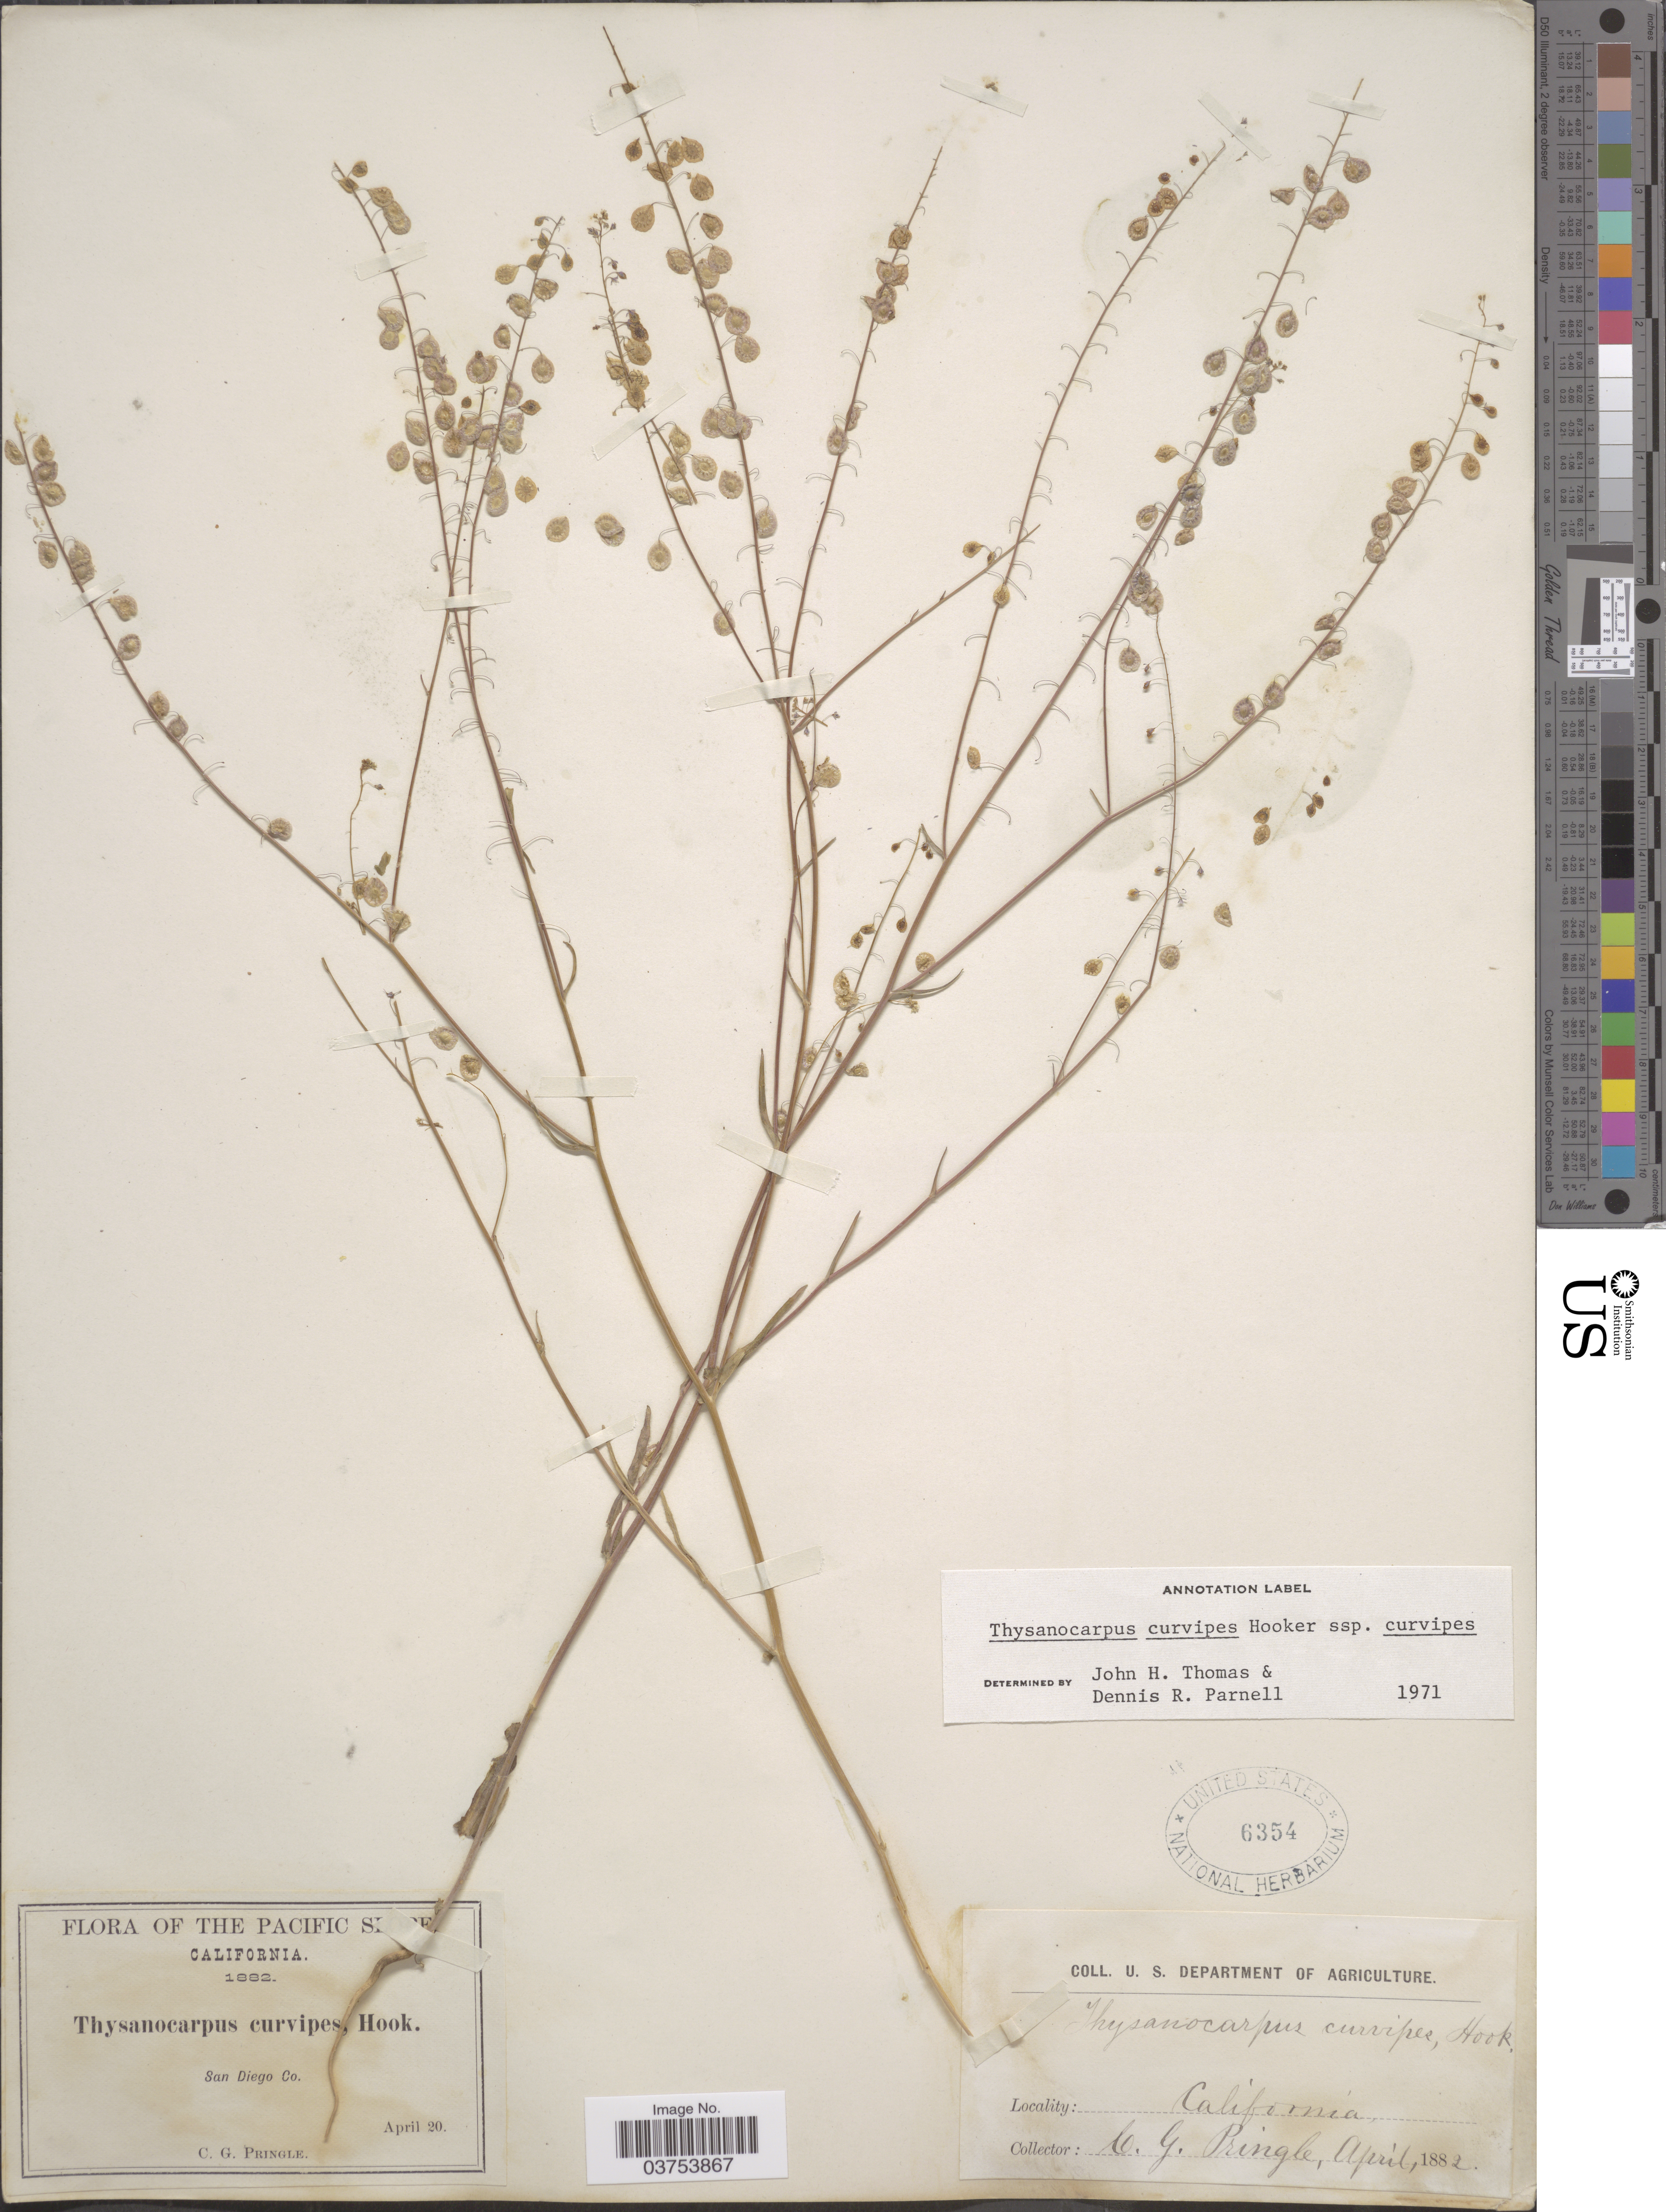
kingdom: Plantae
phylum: Tracheophyta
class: Magnoliopsida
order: Brassicales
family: Brassicaceae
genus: Thysanocarpus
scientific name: Thysanocarpus curvipes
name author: Hook.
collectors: C. G. Pringle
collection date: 1882-04-20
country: United States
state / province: California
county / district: San Diego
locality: The Pacific Slope. San Diego Co.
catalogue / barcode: US 6354